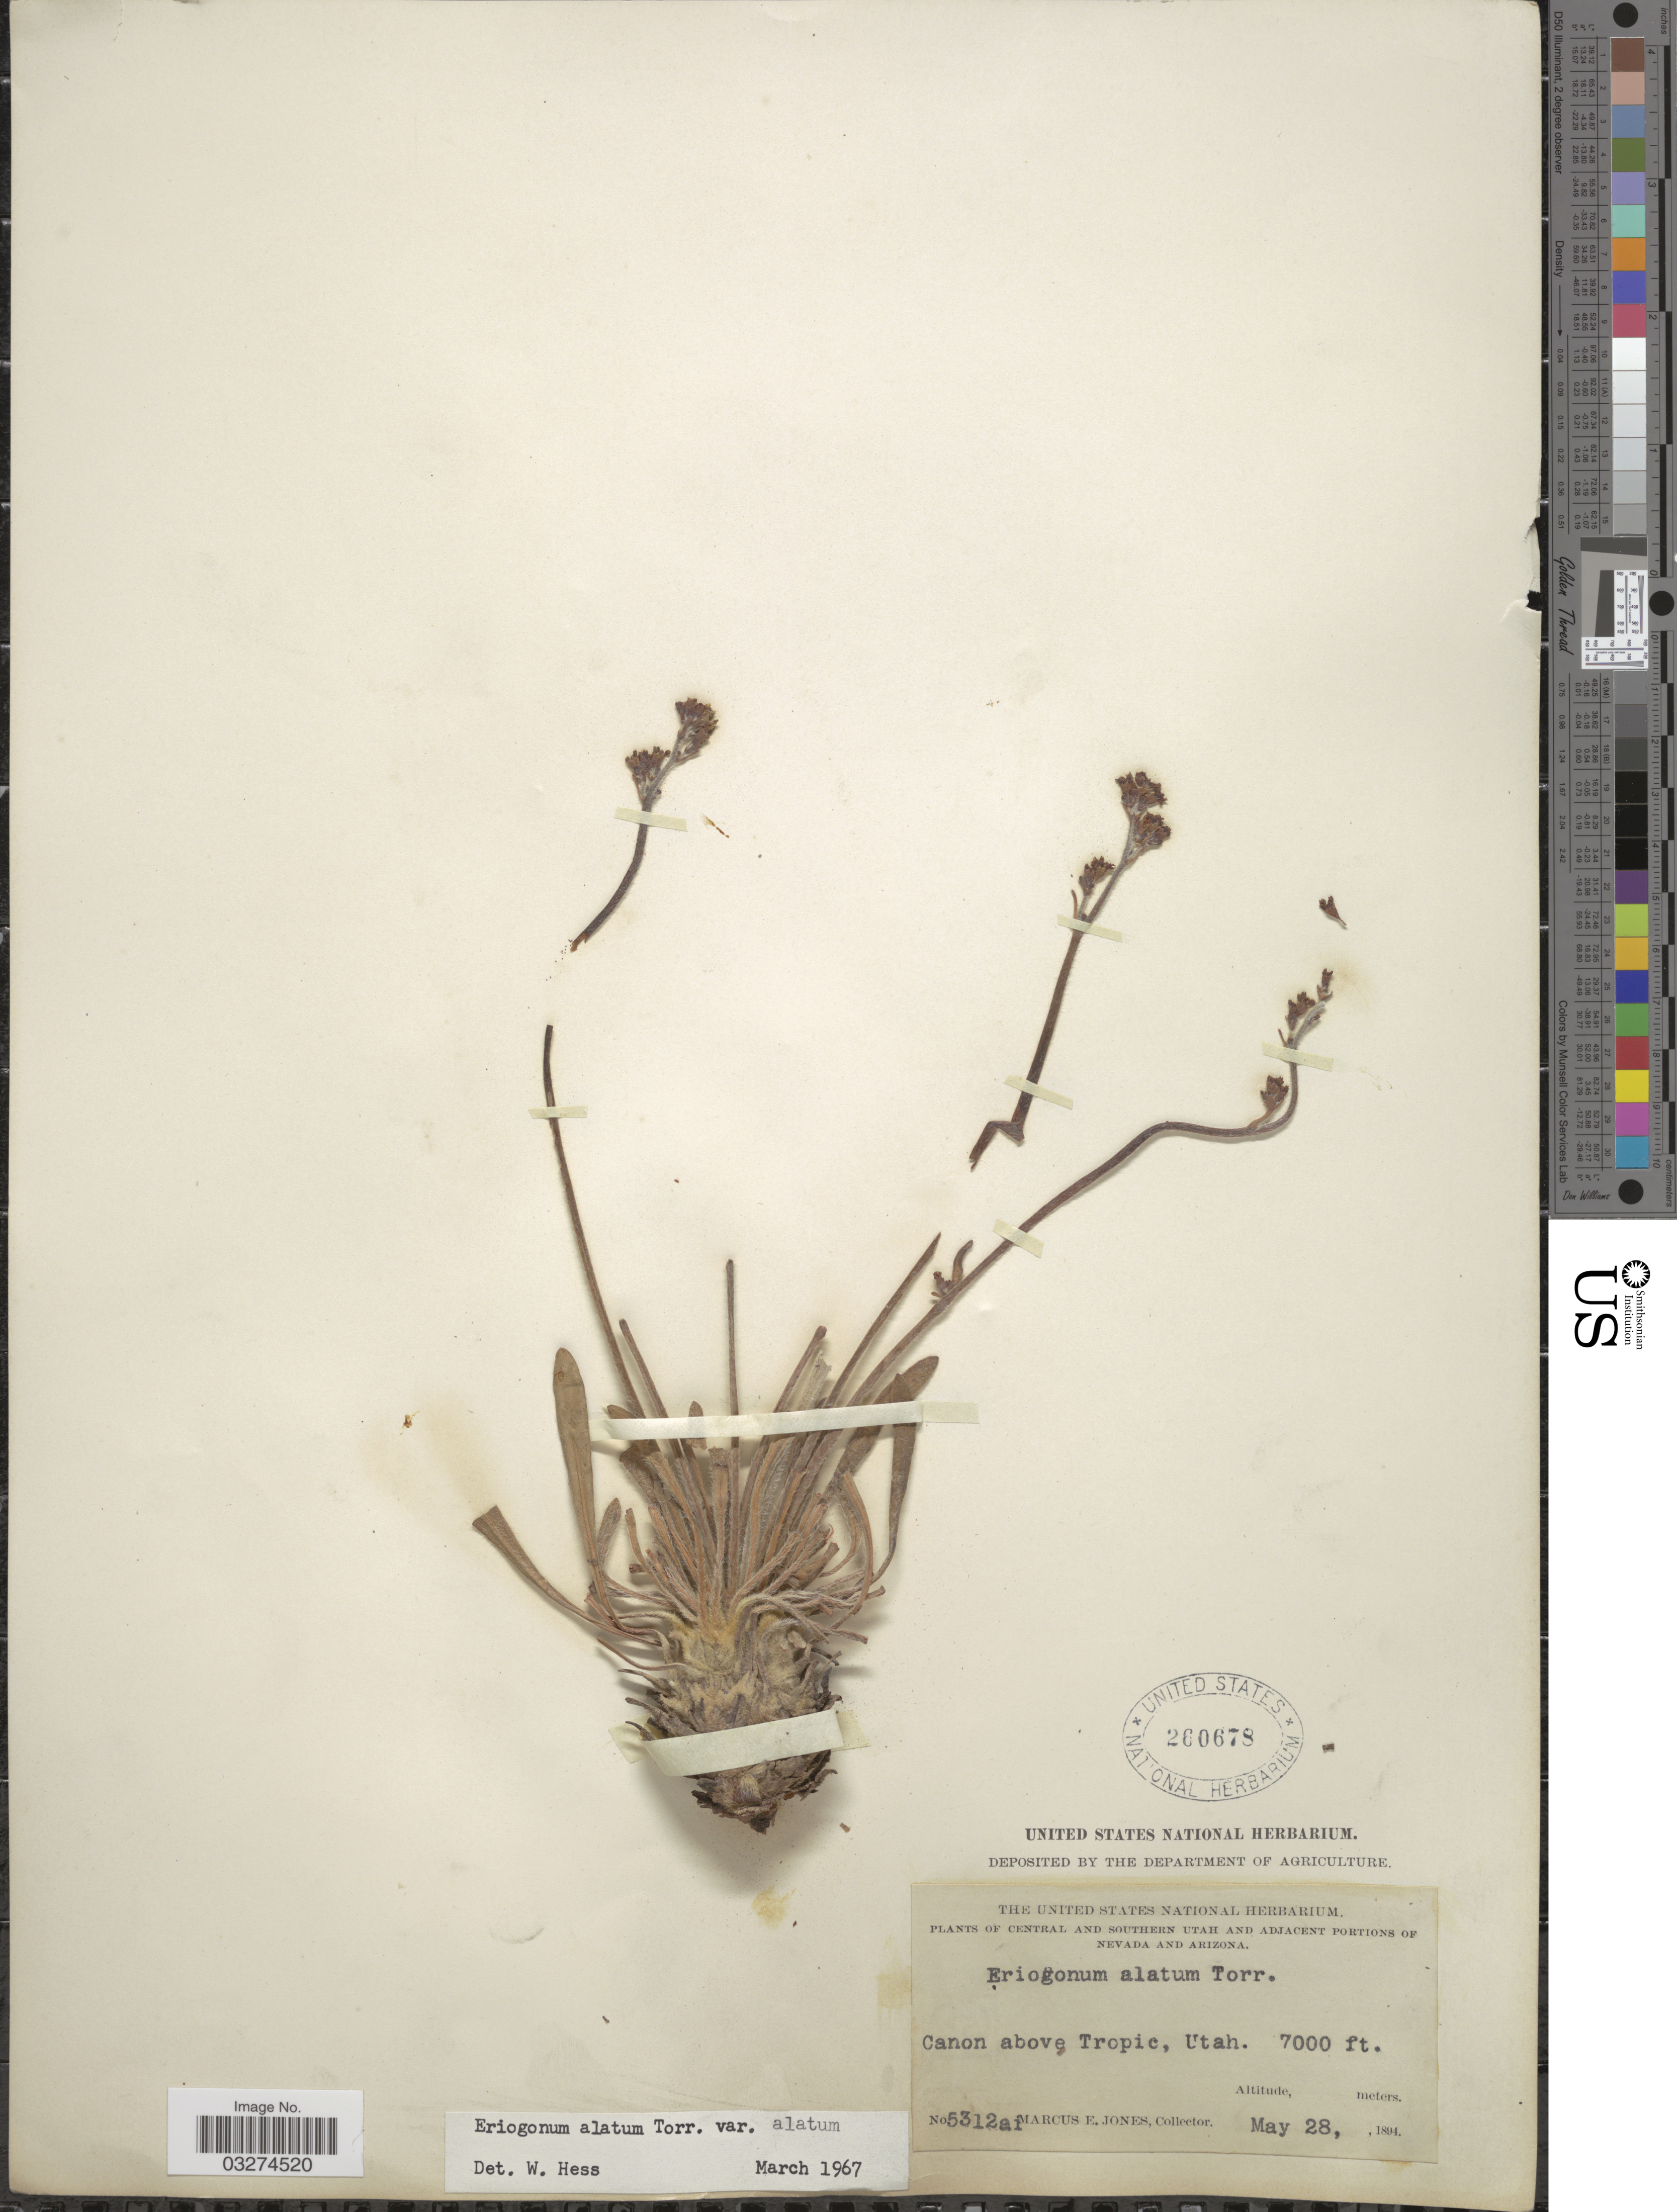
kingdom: Plantae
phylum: Tracheophyta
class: Magnoliopsida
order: Caryophyllales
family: Polygonaceae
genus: Eriogonum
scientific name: Eriogonum alatum var. alatum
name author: Torr.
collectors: M. E. Jones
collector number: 5312ai*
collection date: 1894-05-28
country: United States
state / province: Utah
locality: Central and Southern Utah. Canon above Tropic.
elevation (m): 2134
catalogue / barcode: US 260678